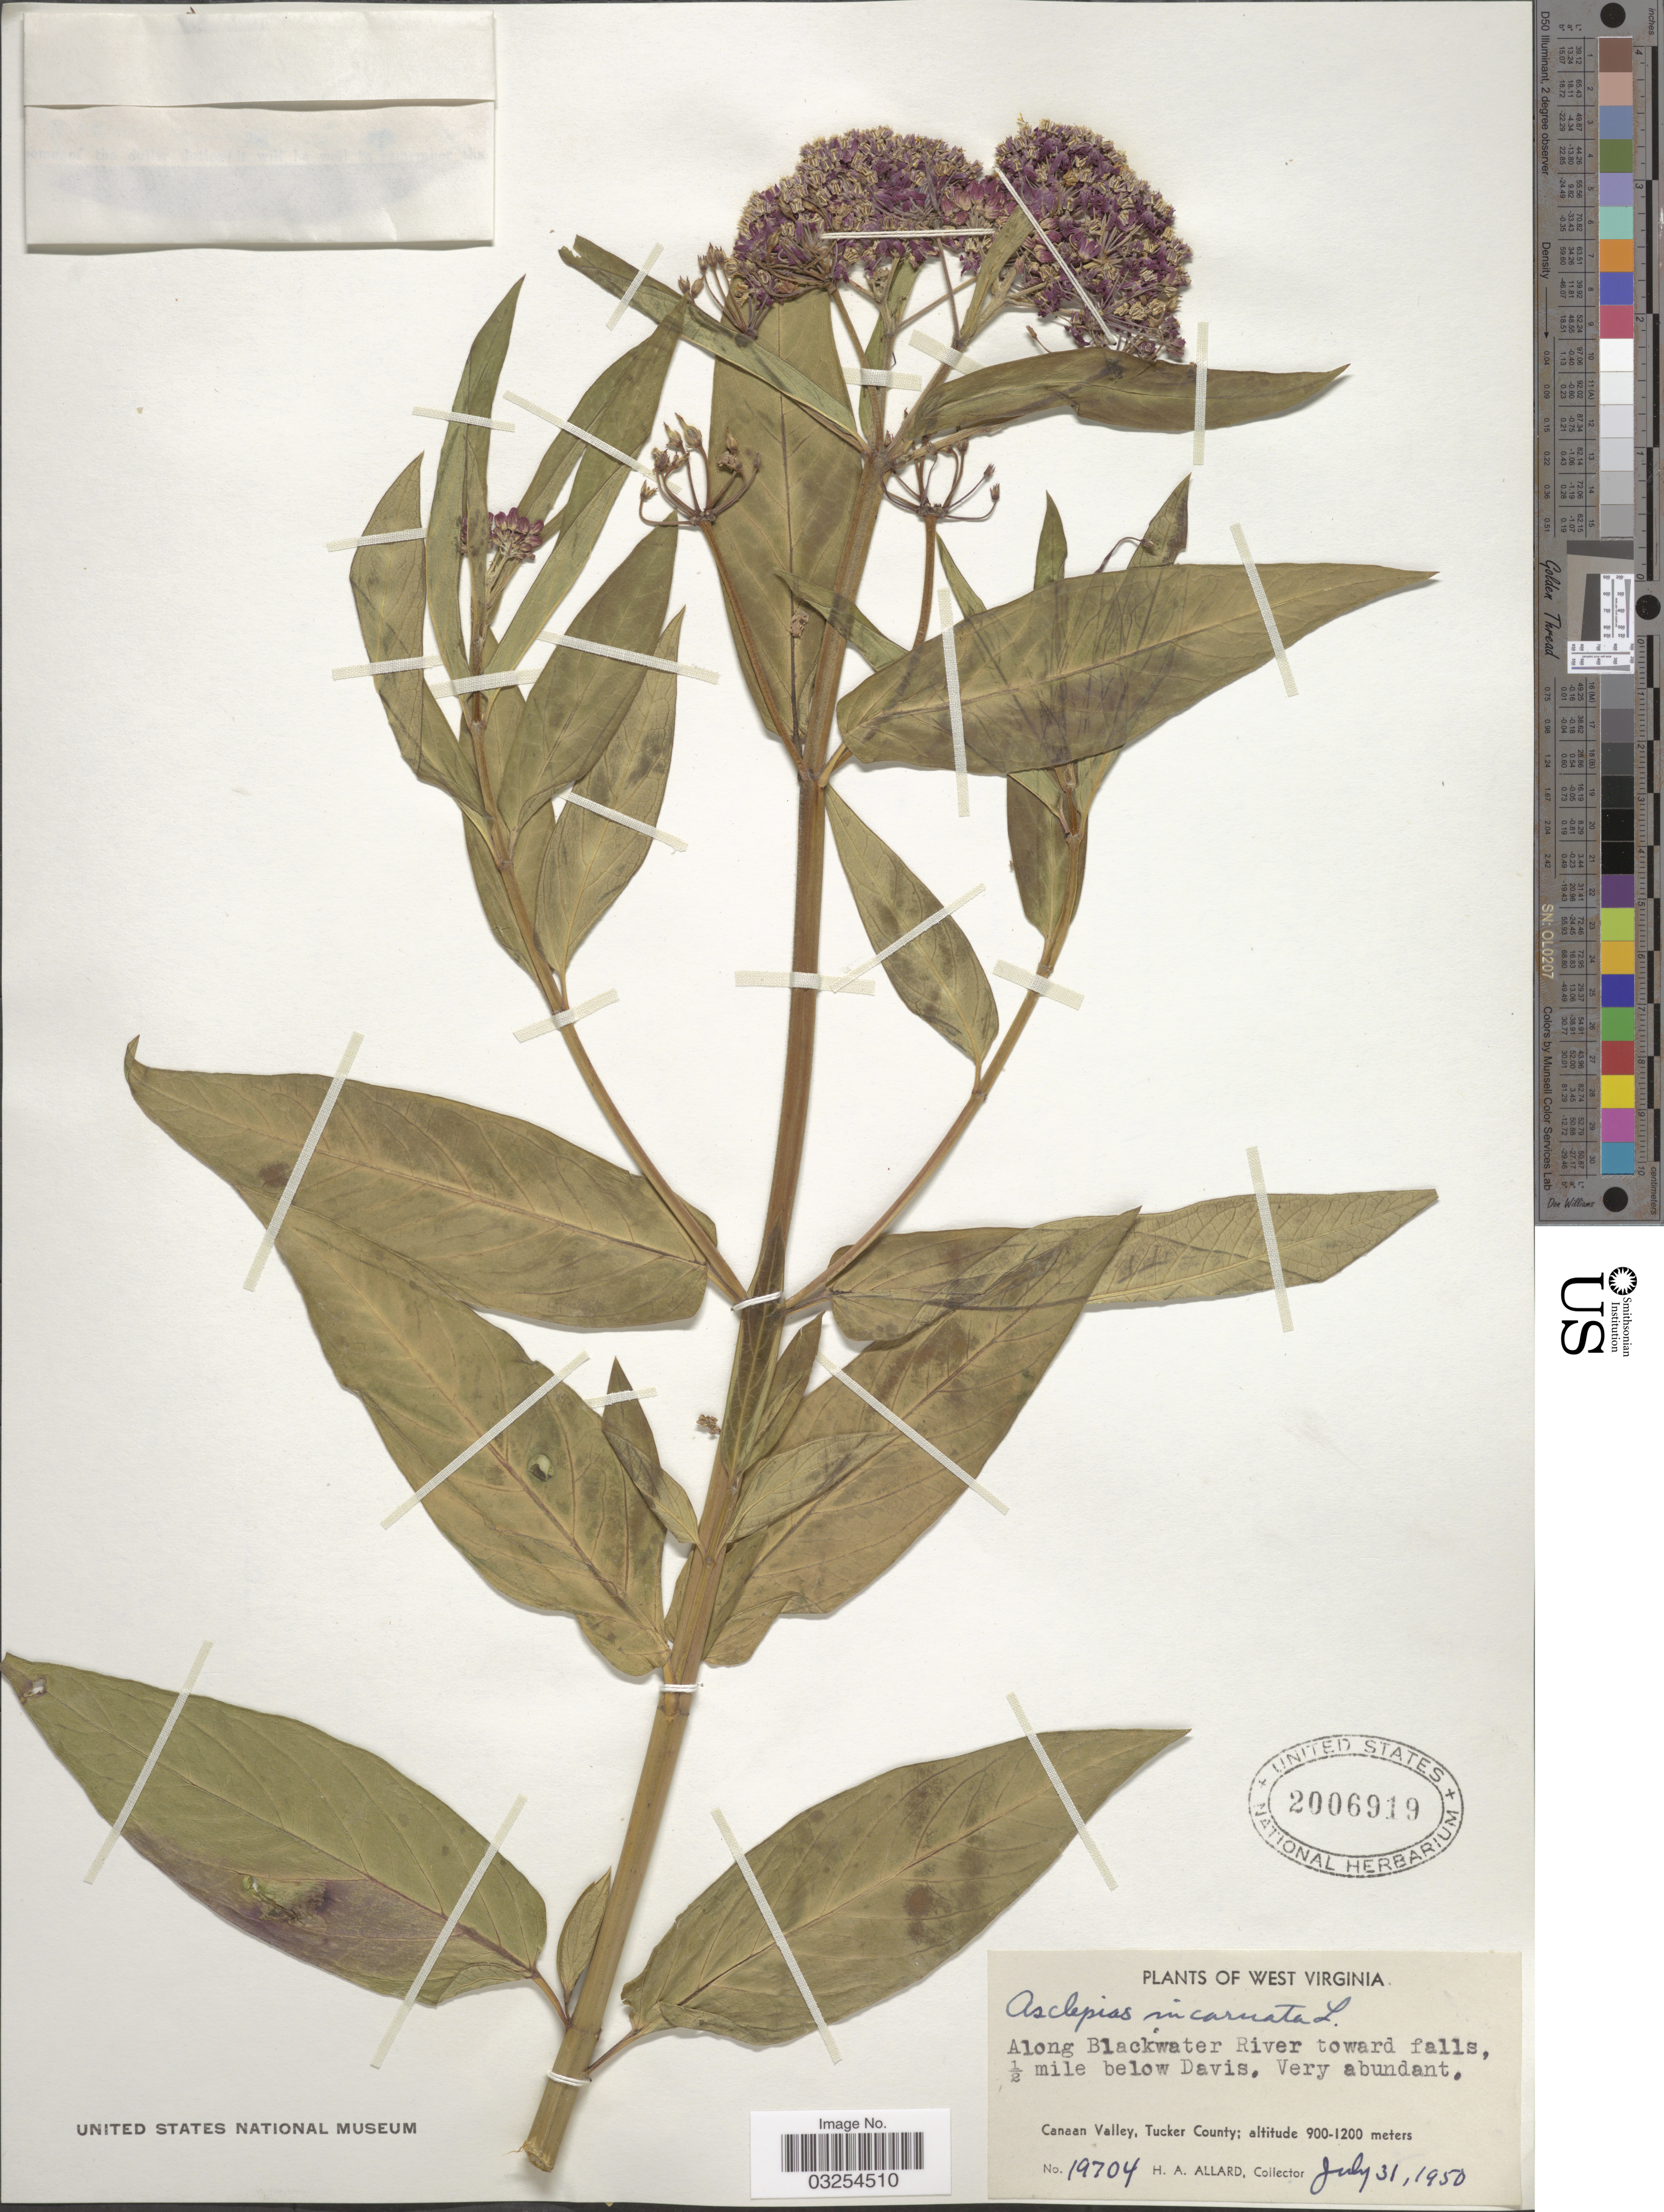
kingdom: Plantae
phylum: Tracheophyta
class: Magnoliopsida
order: Gentianales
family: Apocynaceae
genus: Asclepias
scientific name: Asclepias incarnata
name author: L.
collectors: H. A. Allard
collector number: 19704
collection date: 1950-07-31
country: United States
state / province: West Virginia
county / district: Tucker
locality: Along Blackwater River toward falls, ½ mile below Davis. Canaan Valley, Tucker County.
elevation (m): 900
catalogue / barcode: US 2006919